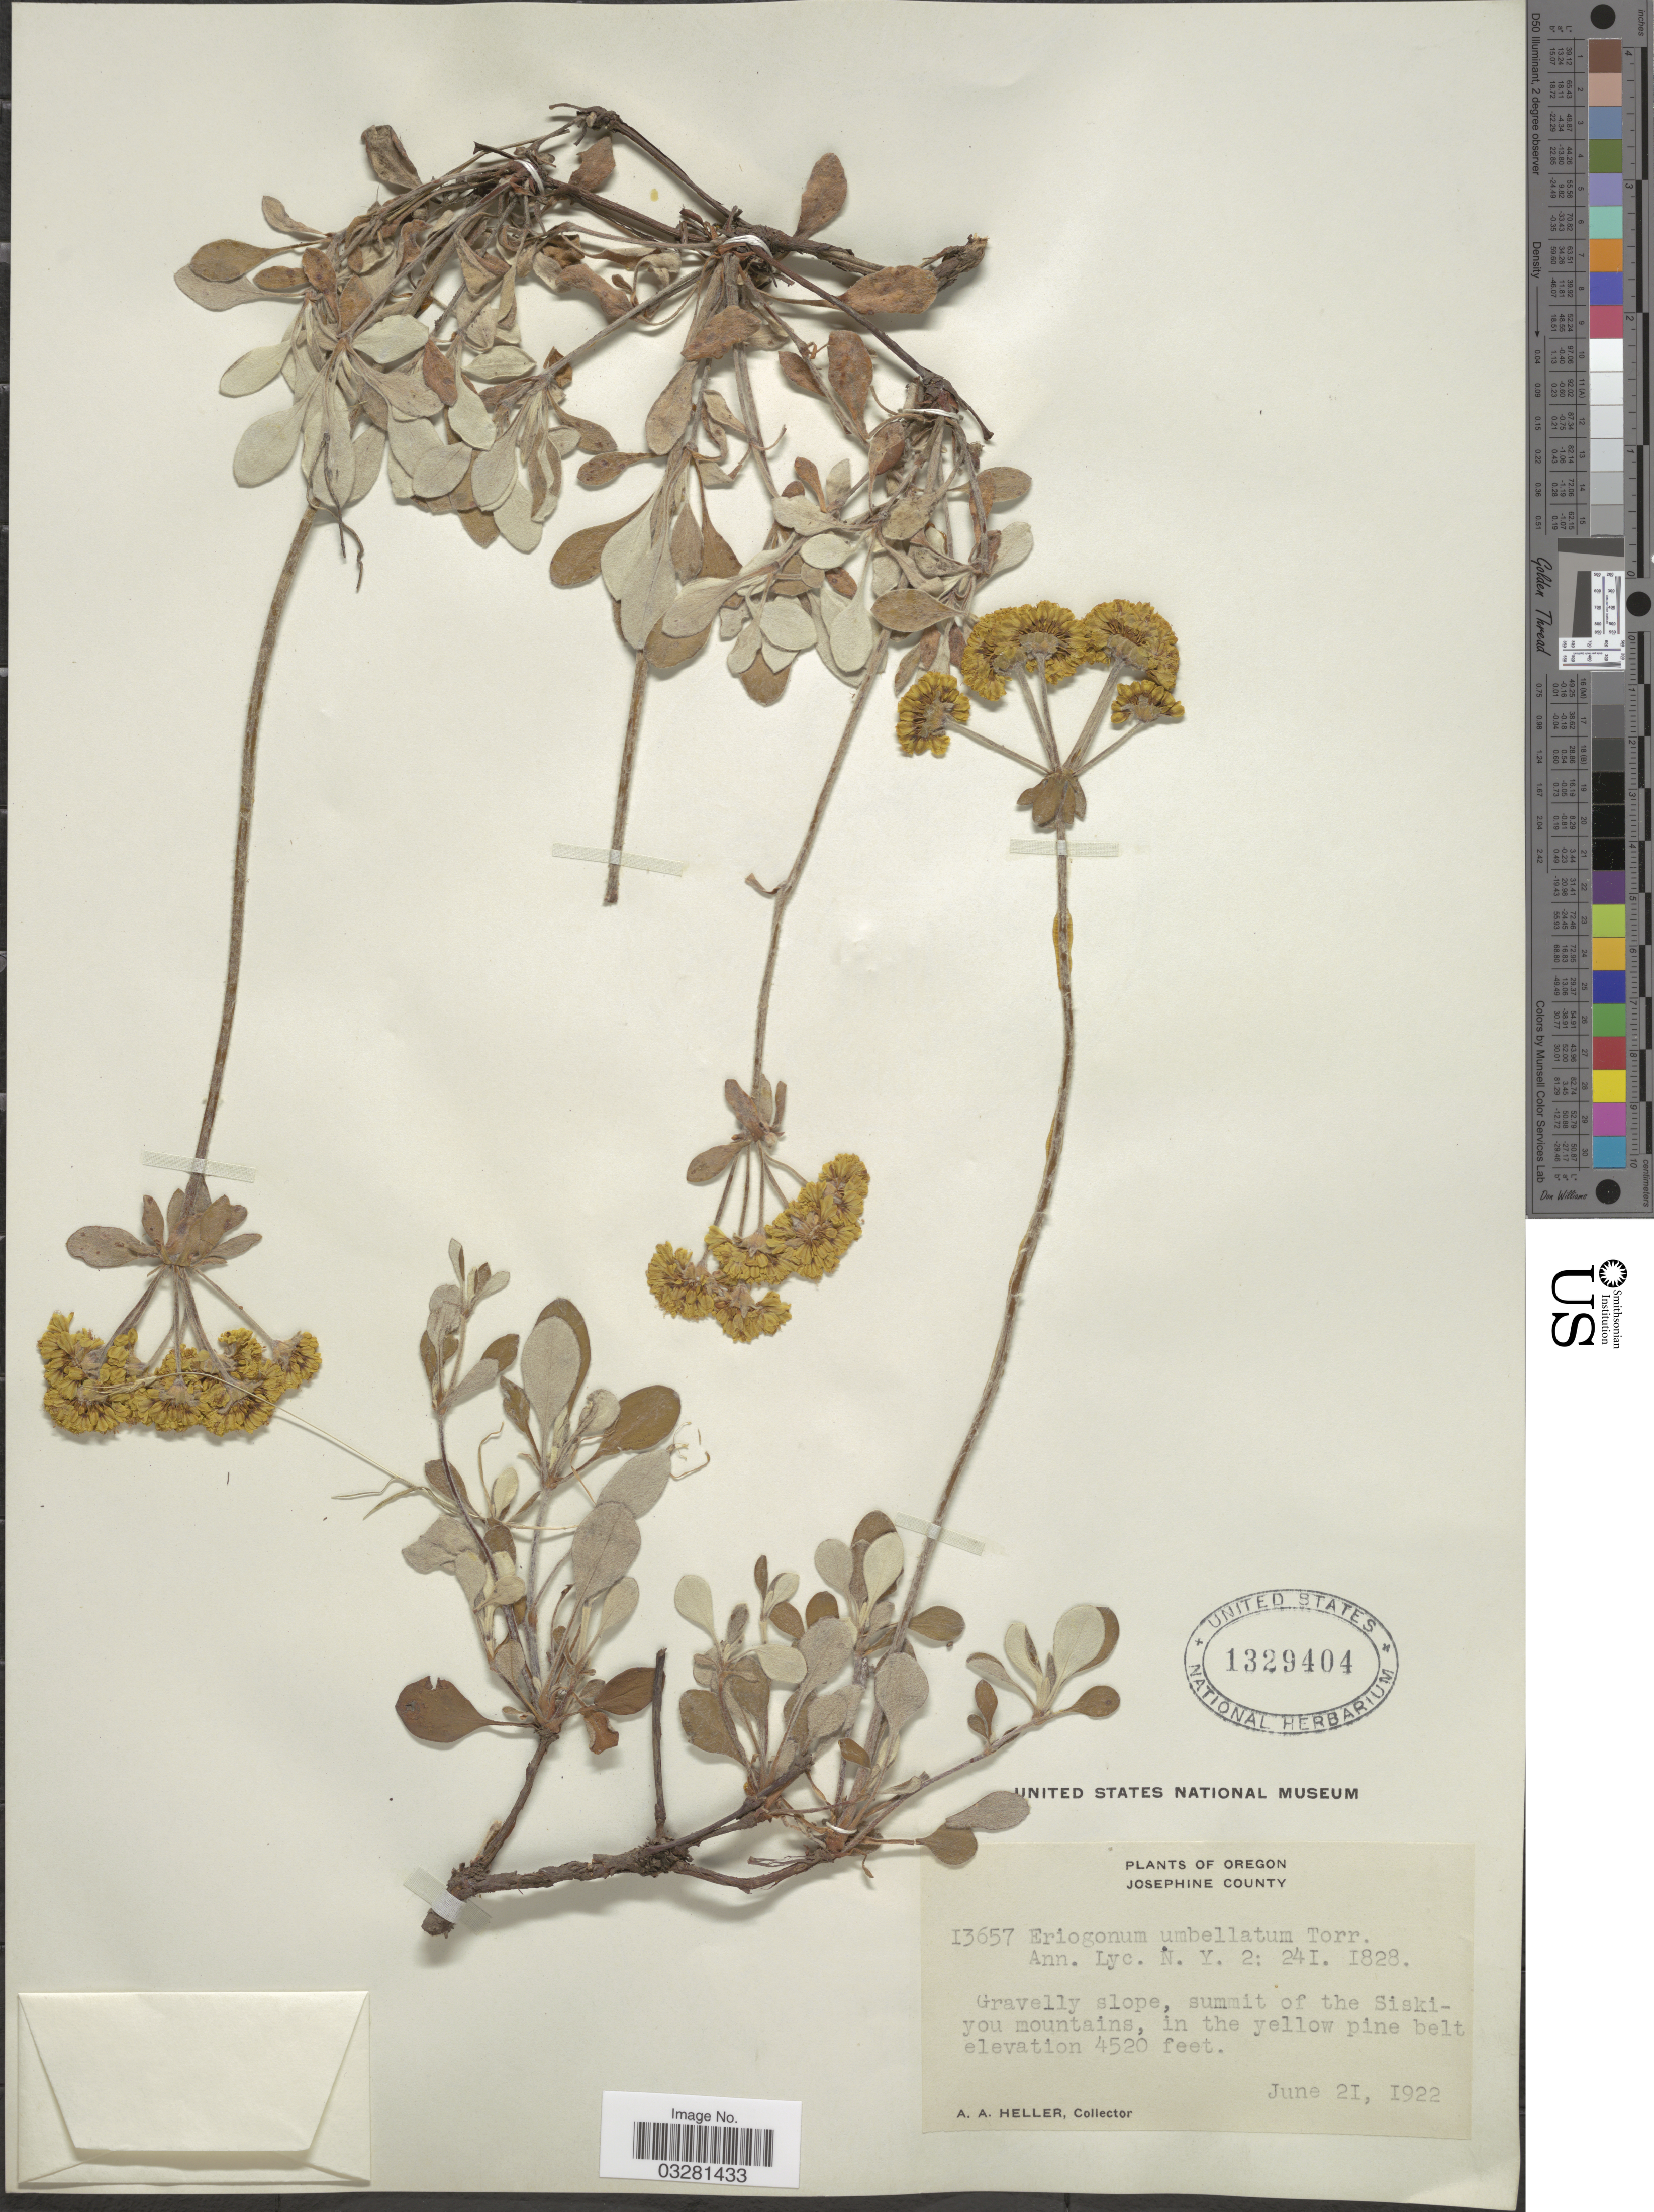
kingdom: Plantae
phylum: Tracheophyta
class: Magnoliopsida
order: Caryophyllales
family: Polygonaceae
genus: Eriogonum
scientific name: Eriogonum biumbellatum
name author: Rydb.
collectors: A. A. Heller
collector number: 13657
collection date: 1922-06-21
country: United States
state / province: Oregon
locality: Josephine County. Summit of the Siskiyou mountains.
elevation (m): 1378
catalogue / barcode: US 1329404